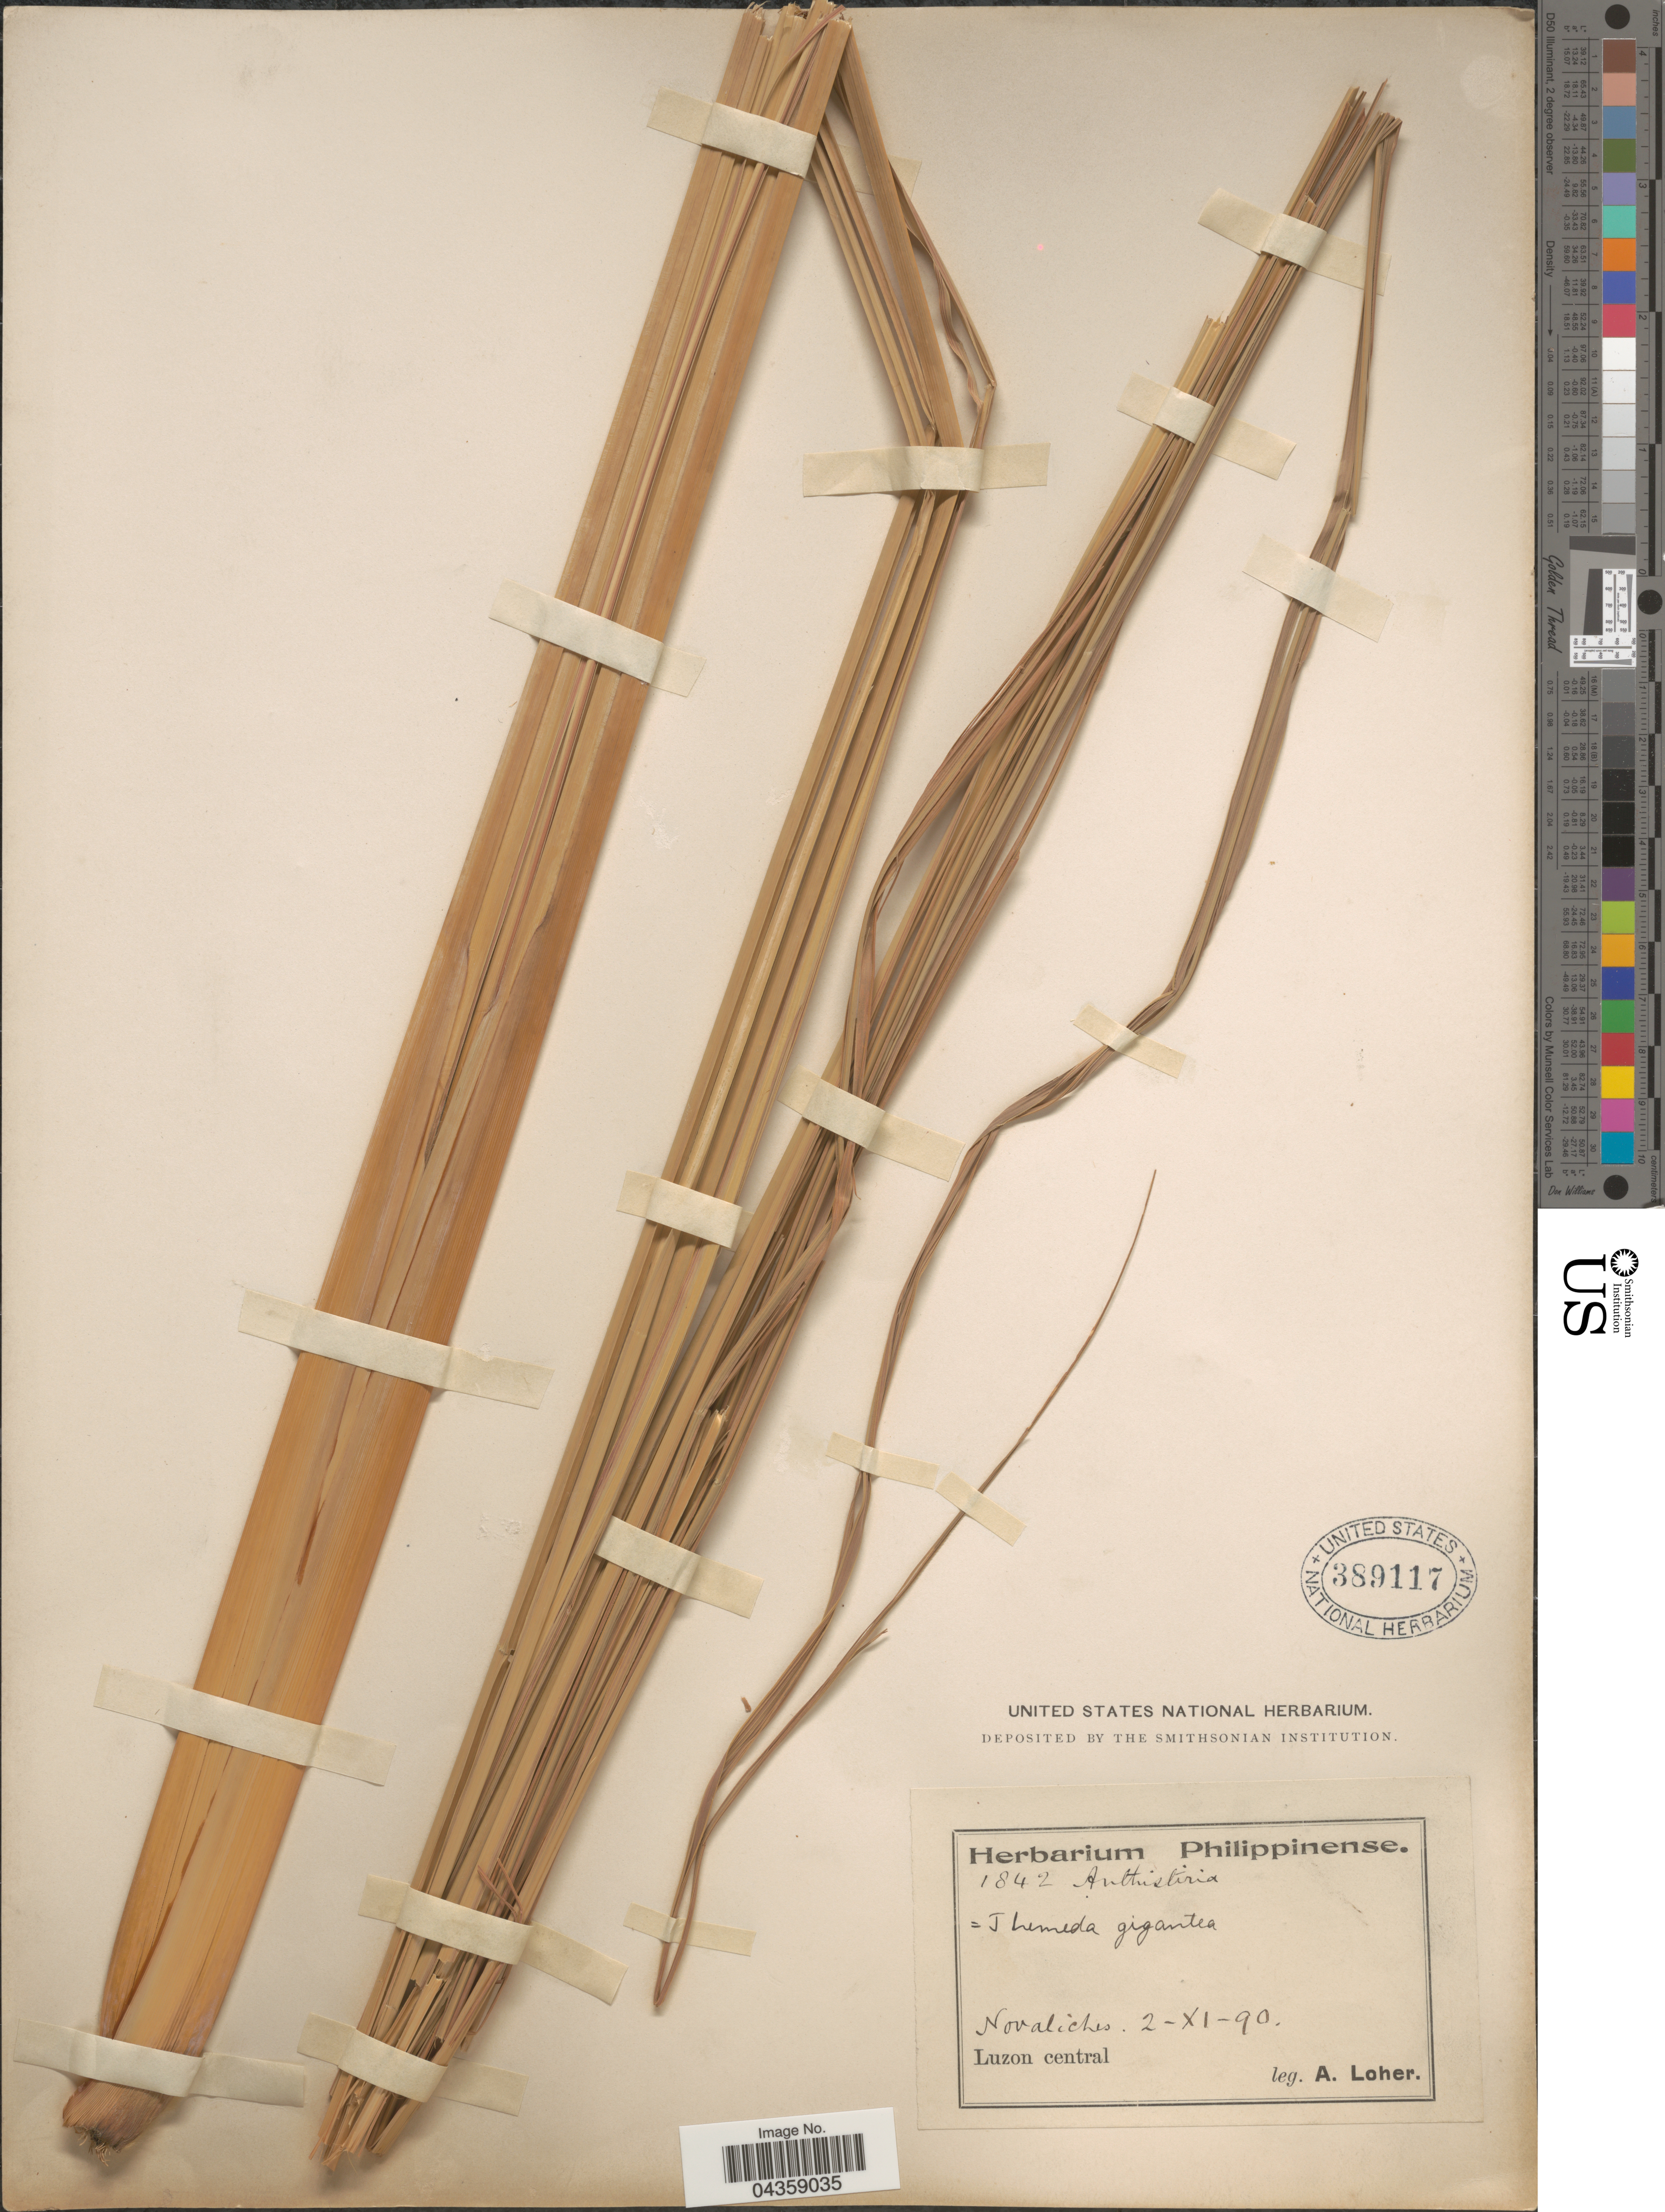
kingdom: Plantae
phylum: Tracheophyta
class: Liliopsida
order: Poales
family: Poaceae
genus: Themeda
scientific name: Themeda gigantea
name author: Hack.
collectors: A. Loher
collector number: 1842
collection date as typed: Transcribed d/m/y: 2/11/90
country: Philippines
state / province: Central Luzon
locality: Novaliches. Luzon central.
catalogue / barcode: US 389117